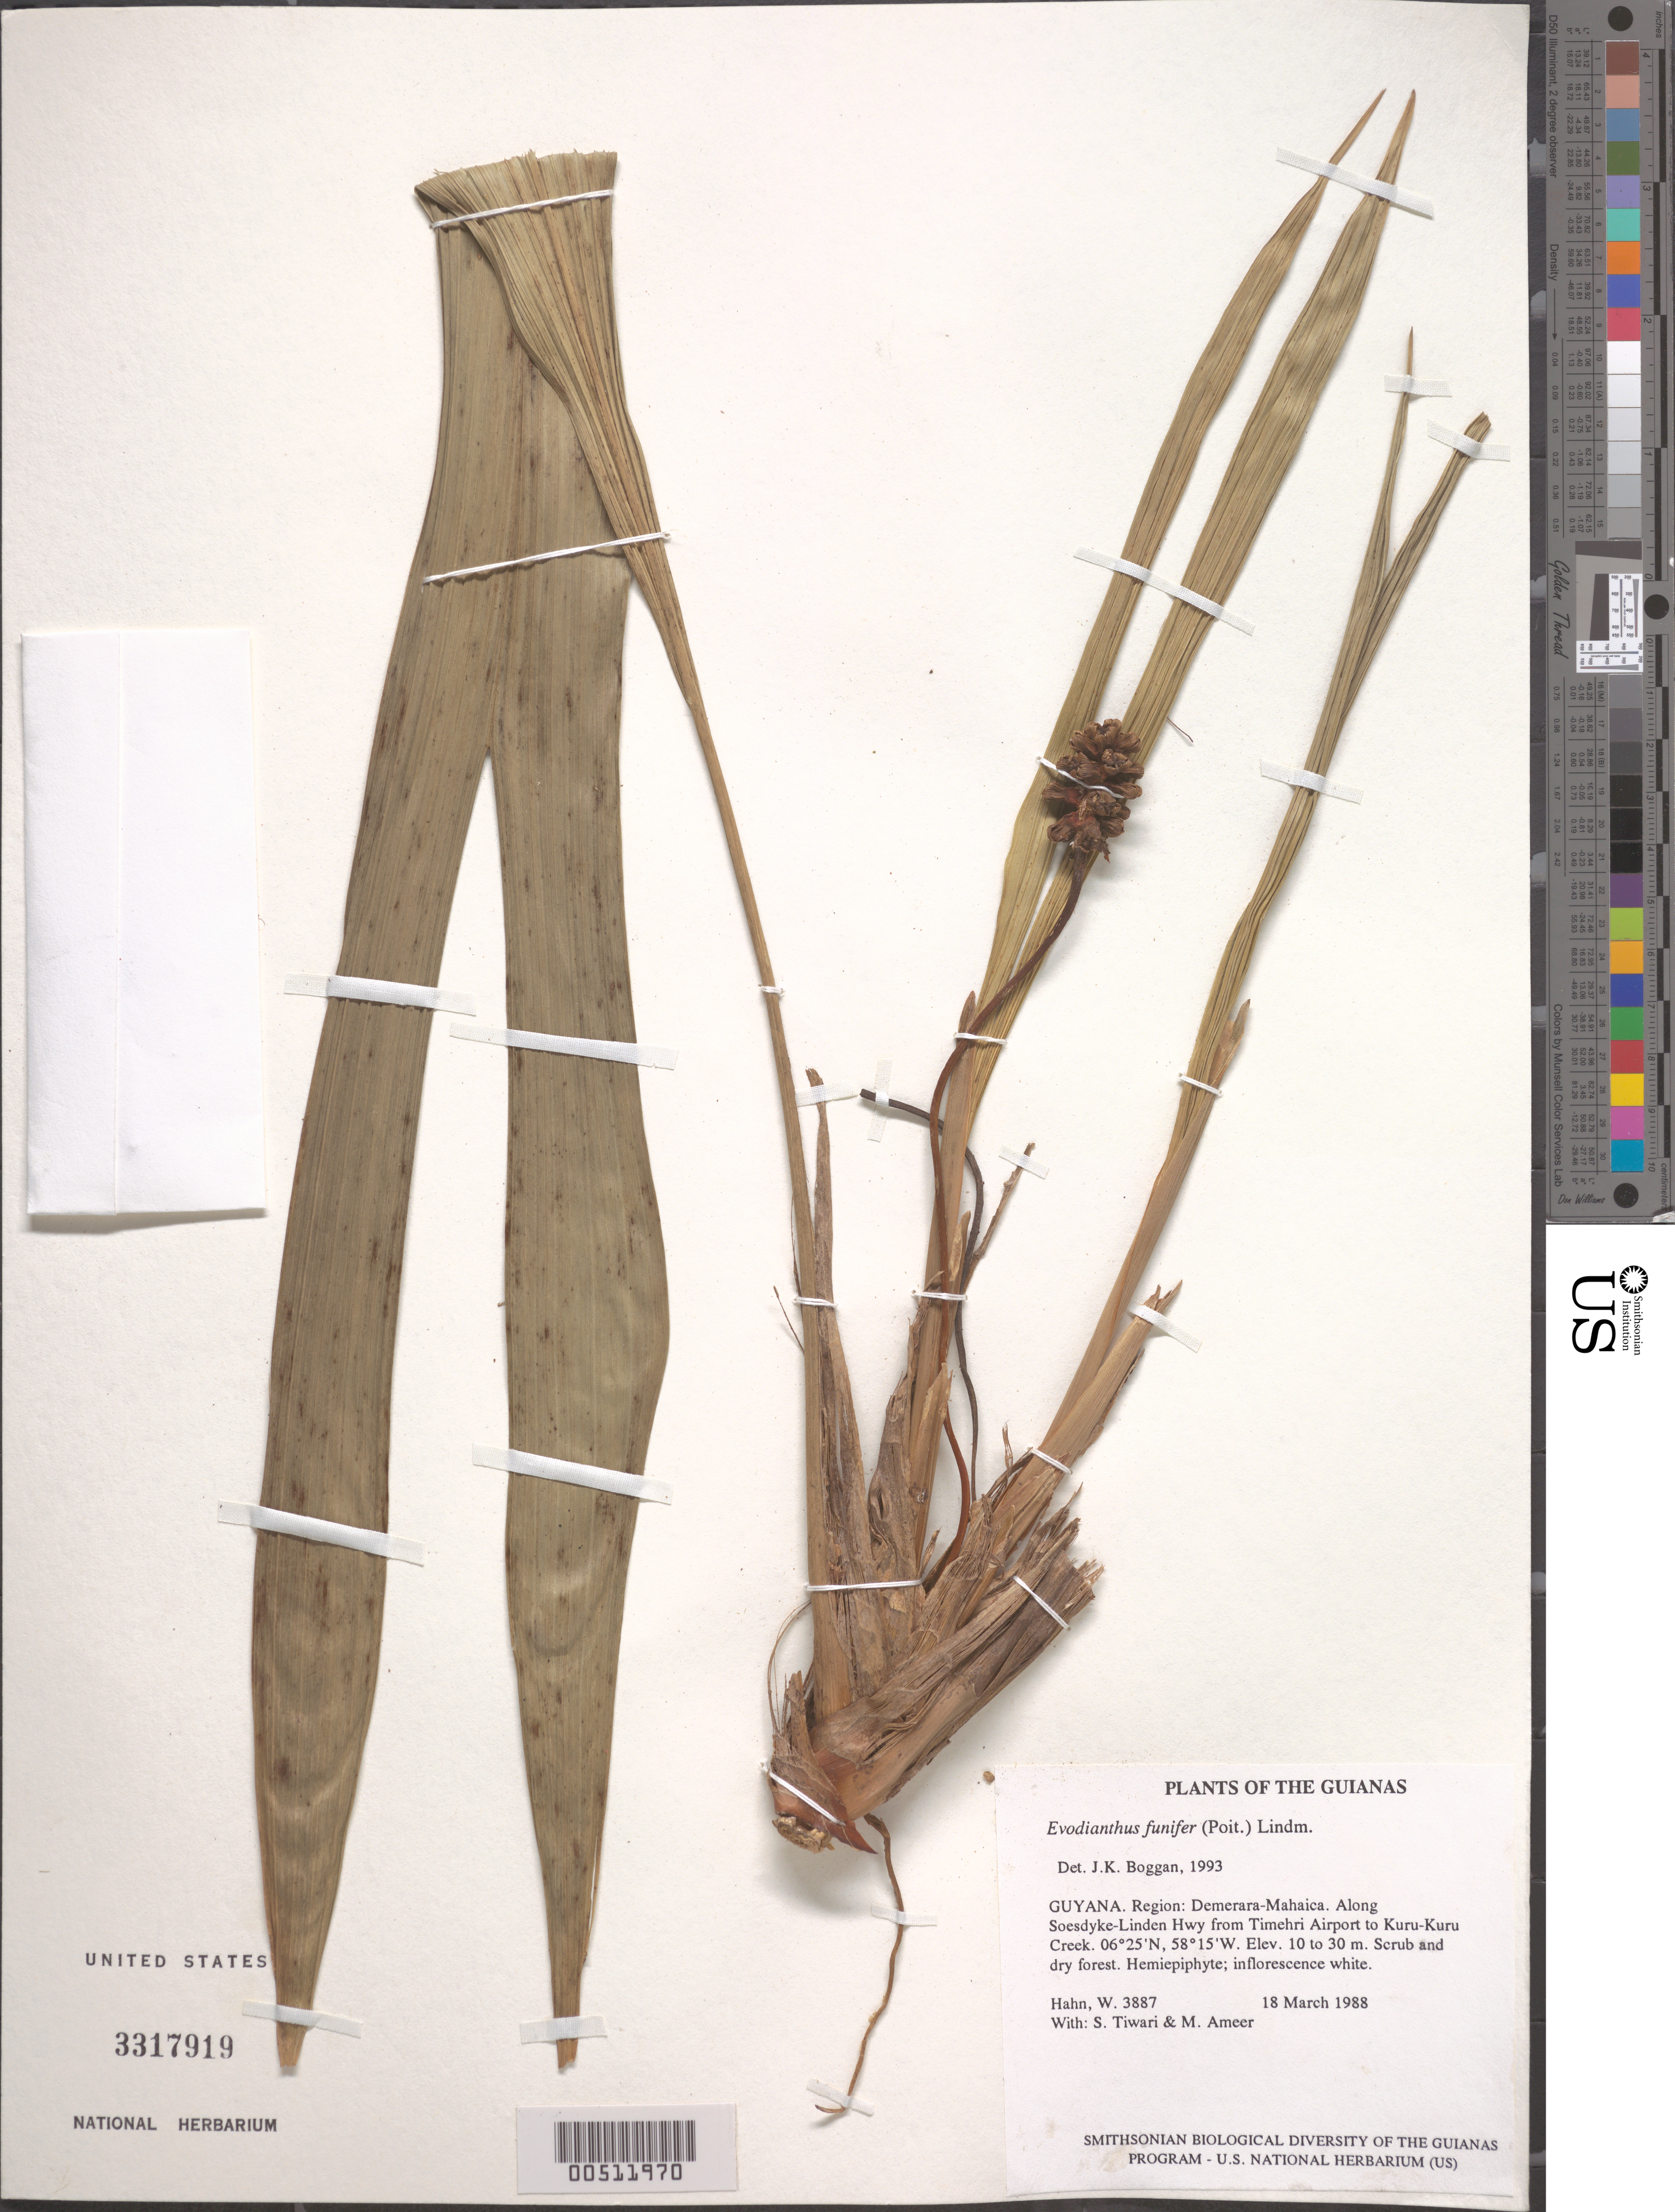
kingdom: Plantae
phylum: Tracheophyta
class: Liliopsida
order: Pandanales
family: Cyclanthaceae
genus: Evodianthus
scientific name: Evodianthus funifer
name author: (Poit.) Lindm.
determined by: Boggan, J. K., (US), NMNH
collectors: W. Hahn, S. Tiwari & M. Ameer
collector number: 3887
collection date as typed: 18 March 1988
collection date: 1988-03-18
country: Guyana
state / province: Demerara-Mahaica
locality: Along Soesdyke-Linden Hwy from Timehri Airport to Kuru-Kuru Creek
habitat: Scrub and dry forest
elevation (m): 10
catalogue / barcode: US 3317819